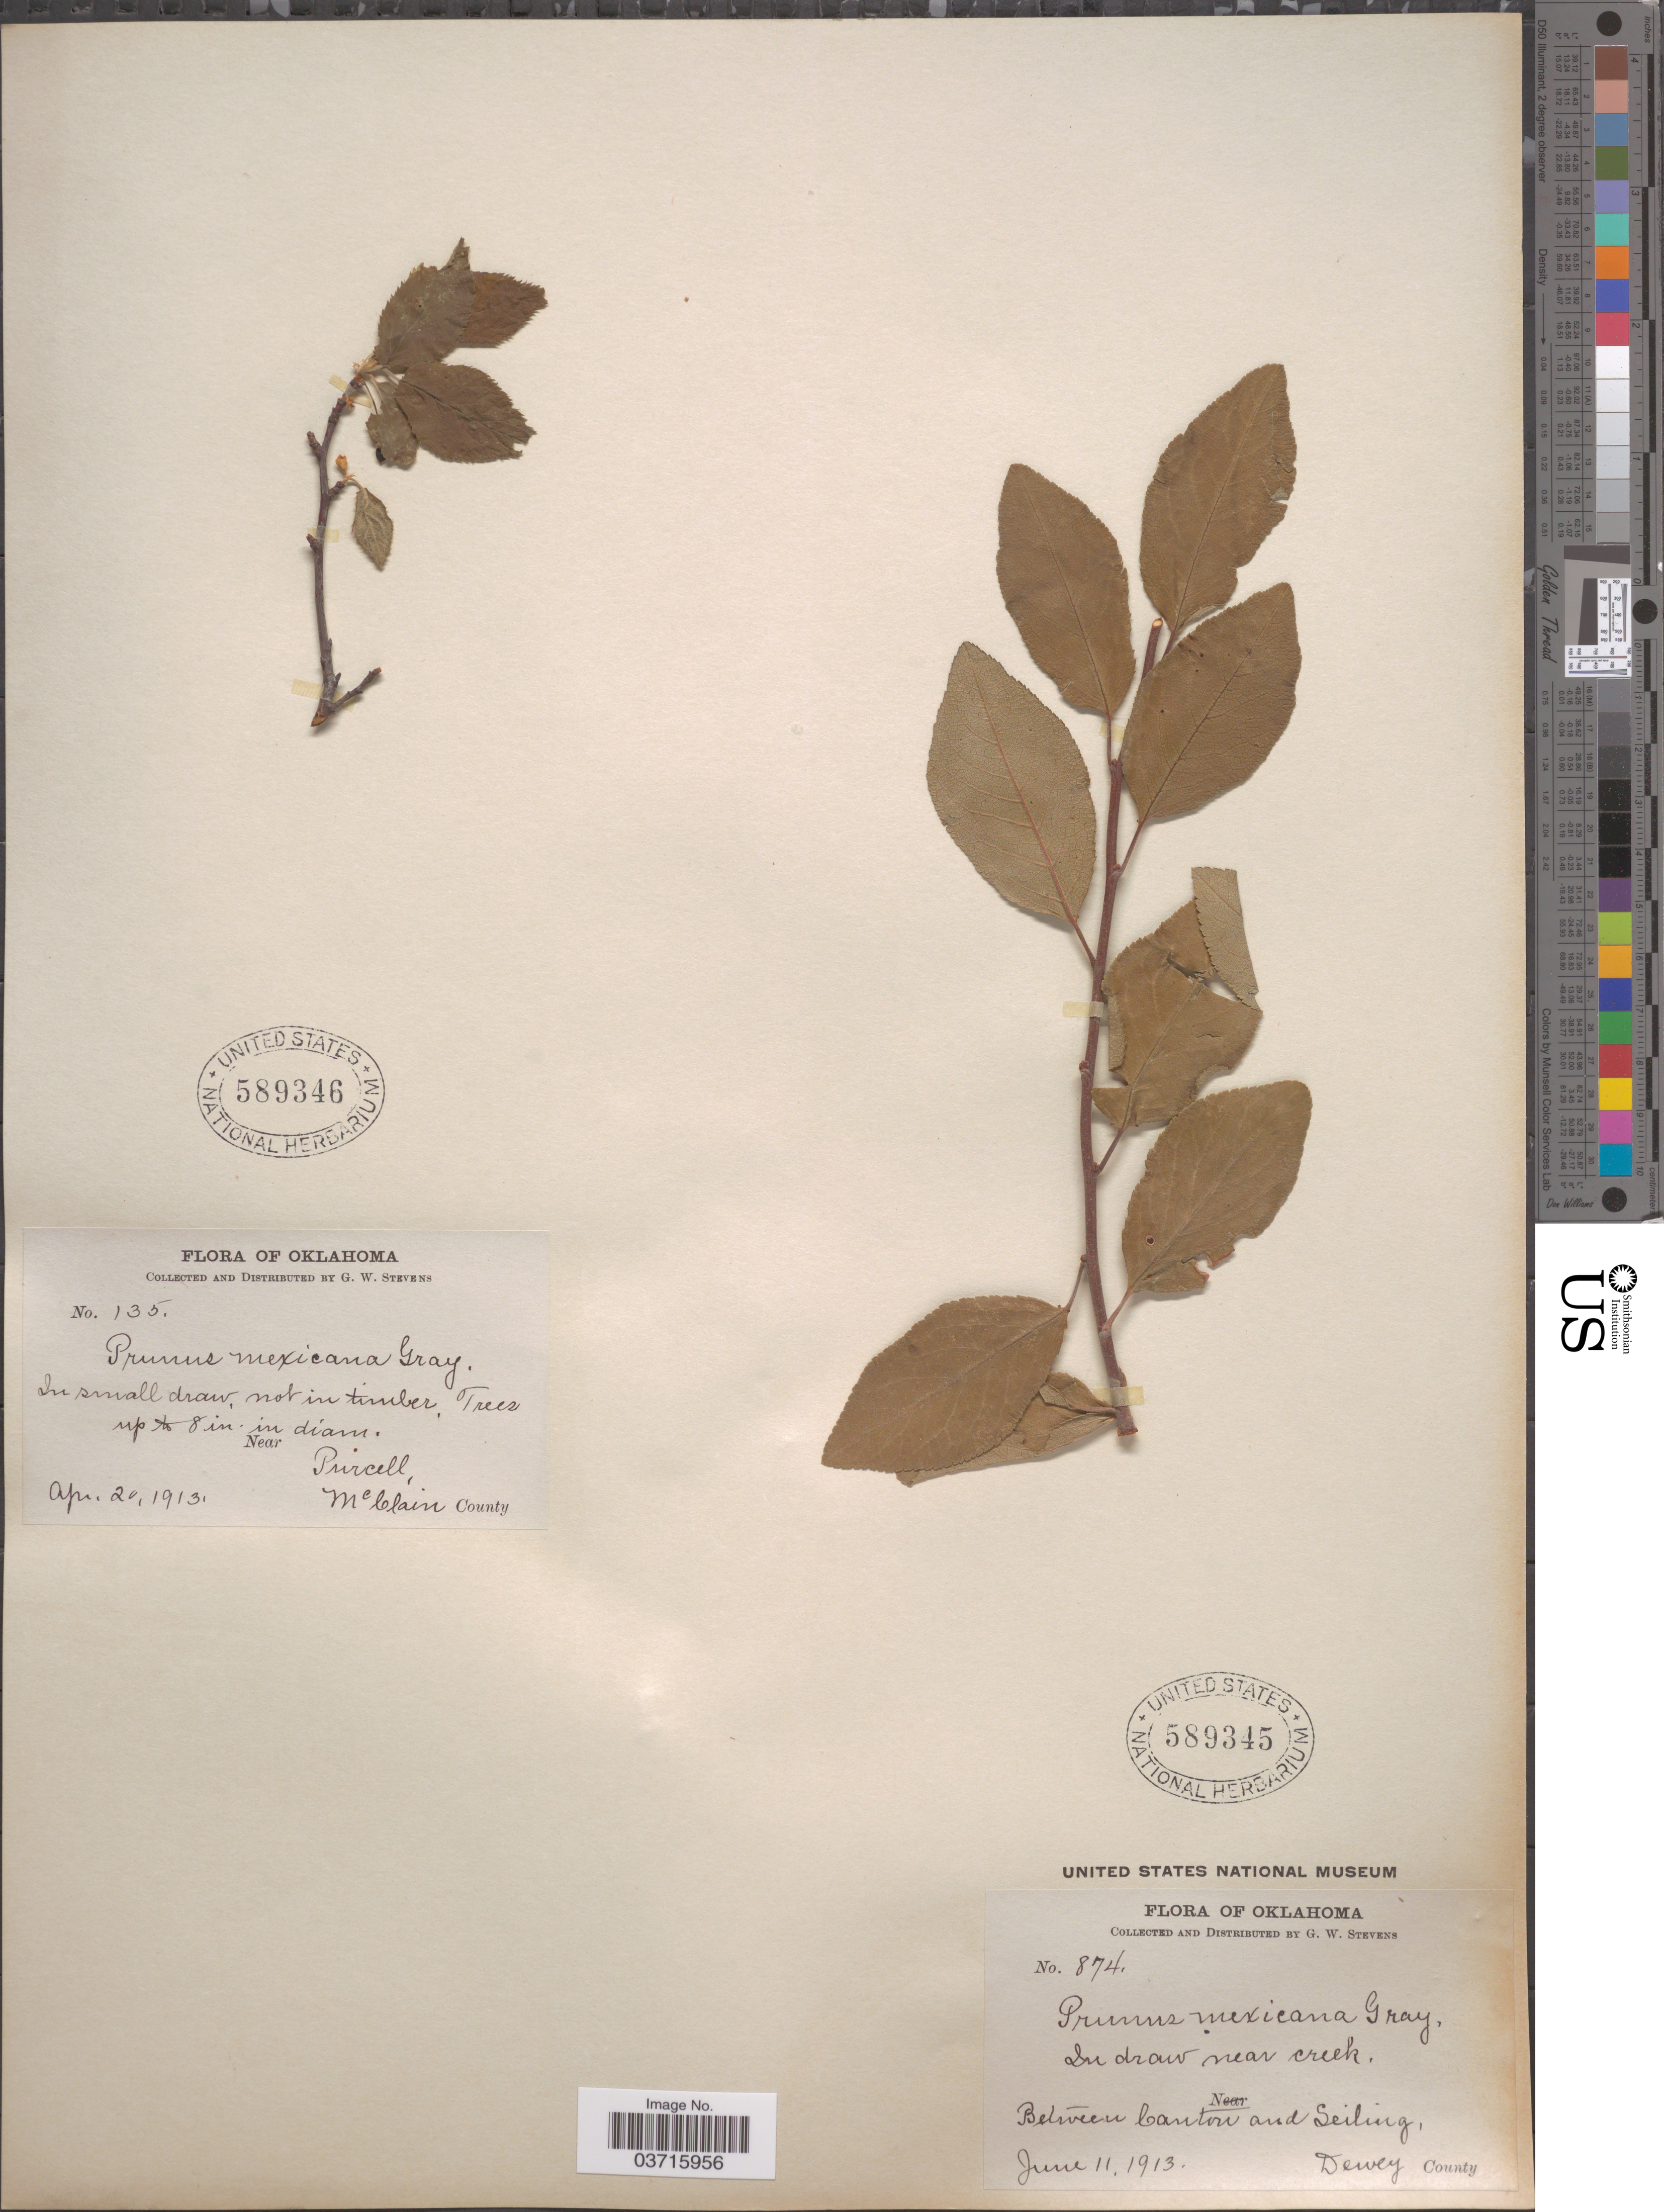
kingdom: Plantae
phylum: Tracheophyta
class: Magnoliopsida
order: Rosales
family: Rosaceae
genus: Prunus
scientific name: Prunus mexicana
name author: S. Watson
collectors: G. W. Stevens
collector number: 874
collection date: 1913-06-11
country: United States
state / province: Oklahoma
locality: Between Canton and Seiling, Dewey County.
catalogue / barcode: US 589345